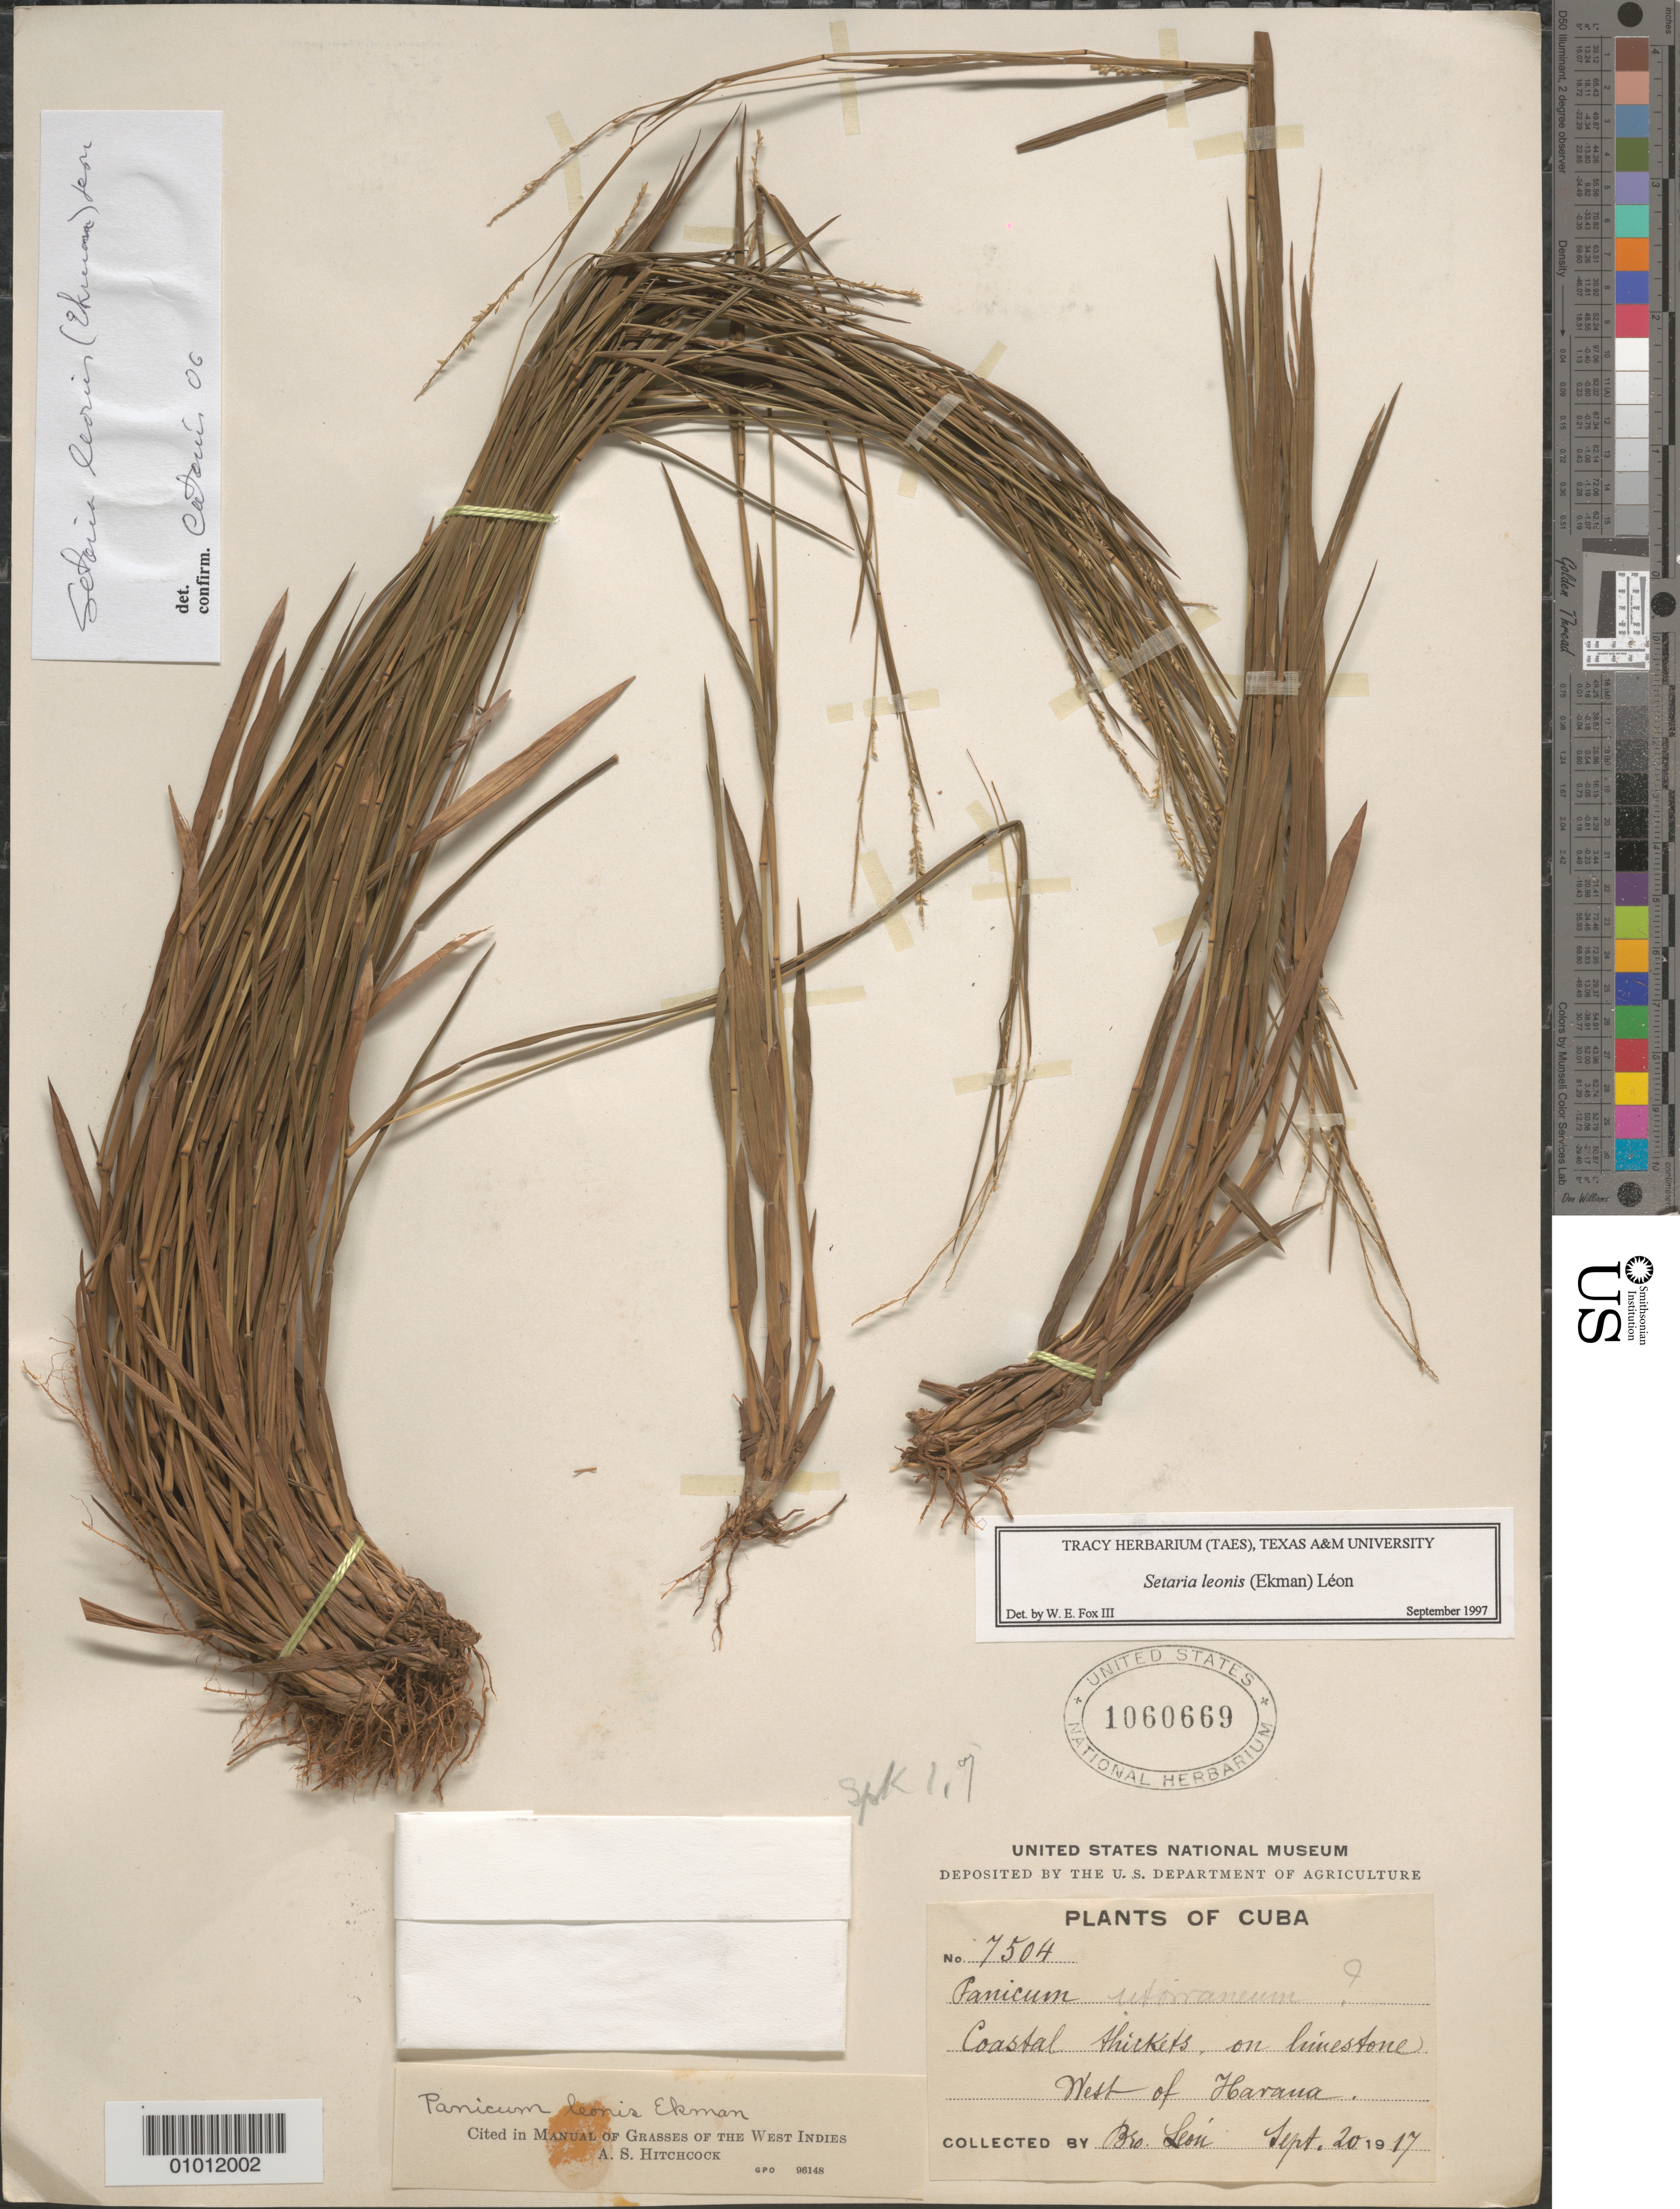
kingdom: Plantae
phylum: Tracheophyta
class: Liliopsida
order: Poales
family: Poaceae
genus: Setaria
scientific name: Setaria leonis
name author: (Ekman) León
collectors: Bro. León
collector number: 7504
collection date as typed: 20 Sep 1917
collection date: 1917-09-20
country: Cuba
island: Cuba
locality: W of Havana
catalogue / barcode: US 1060669